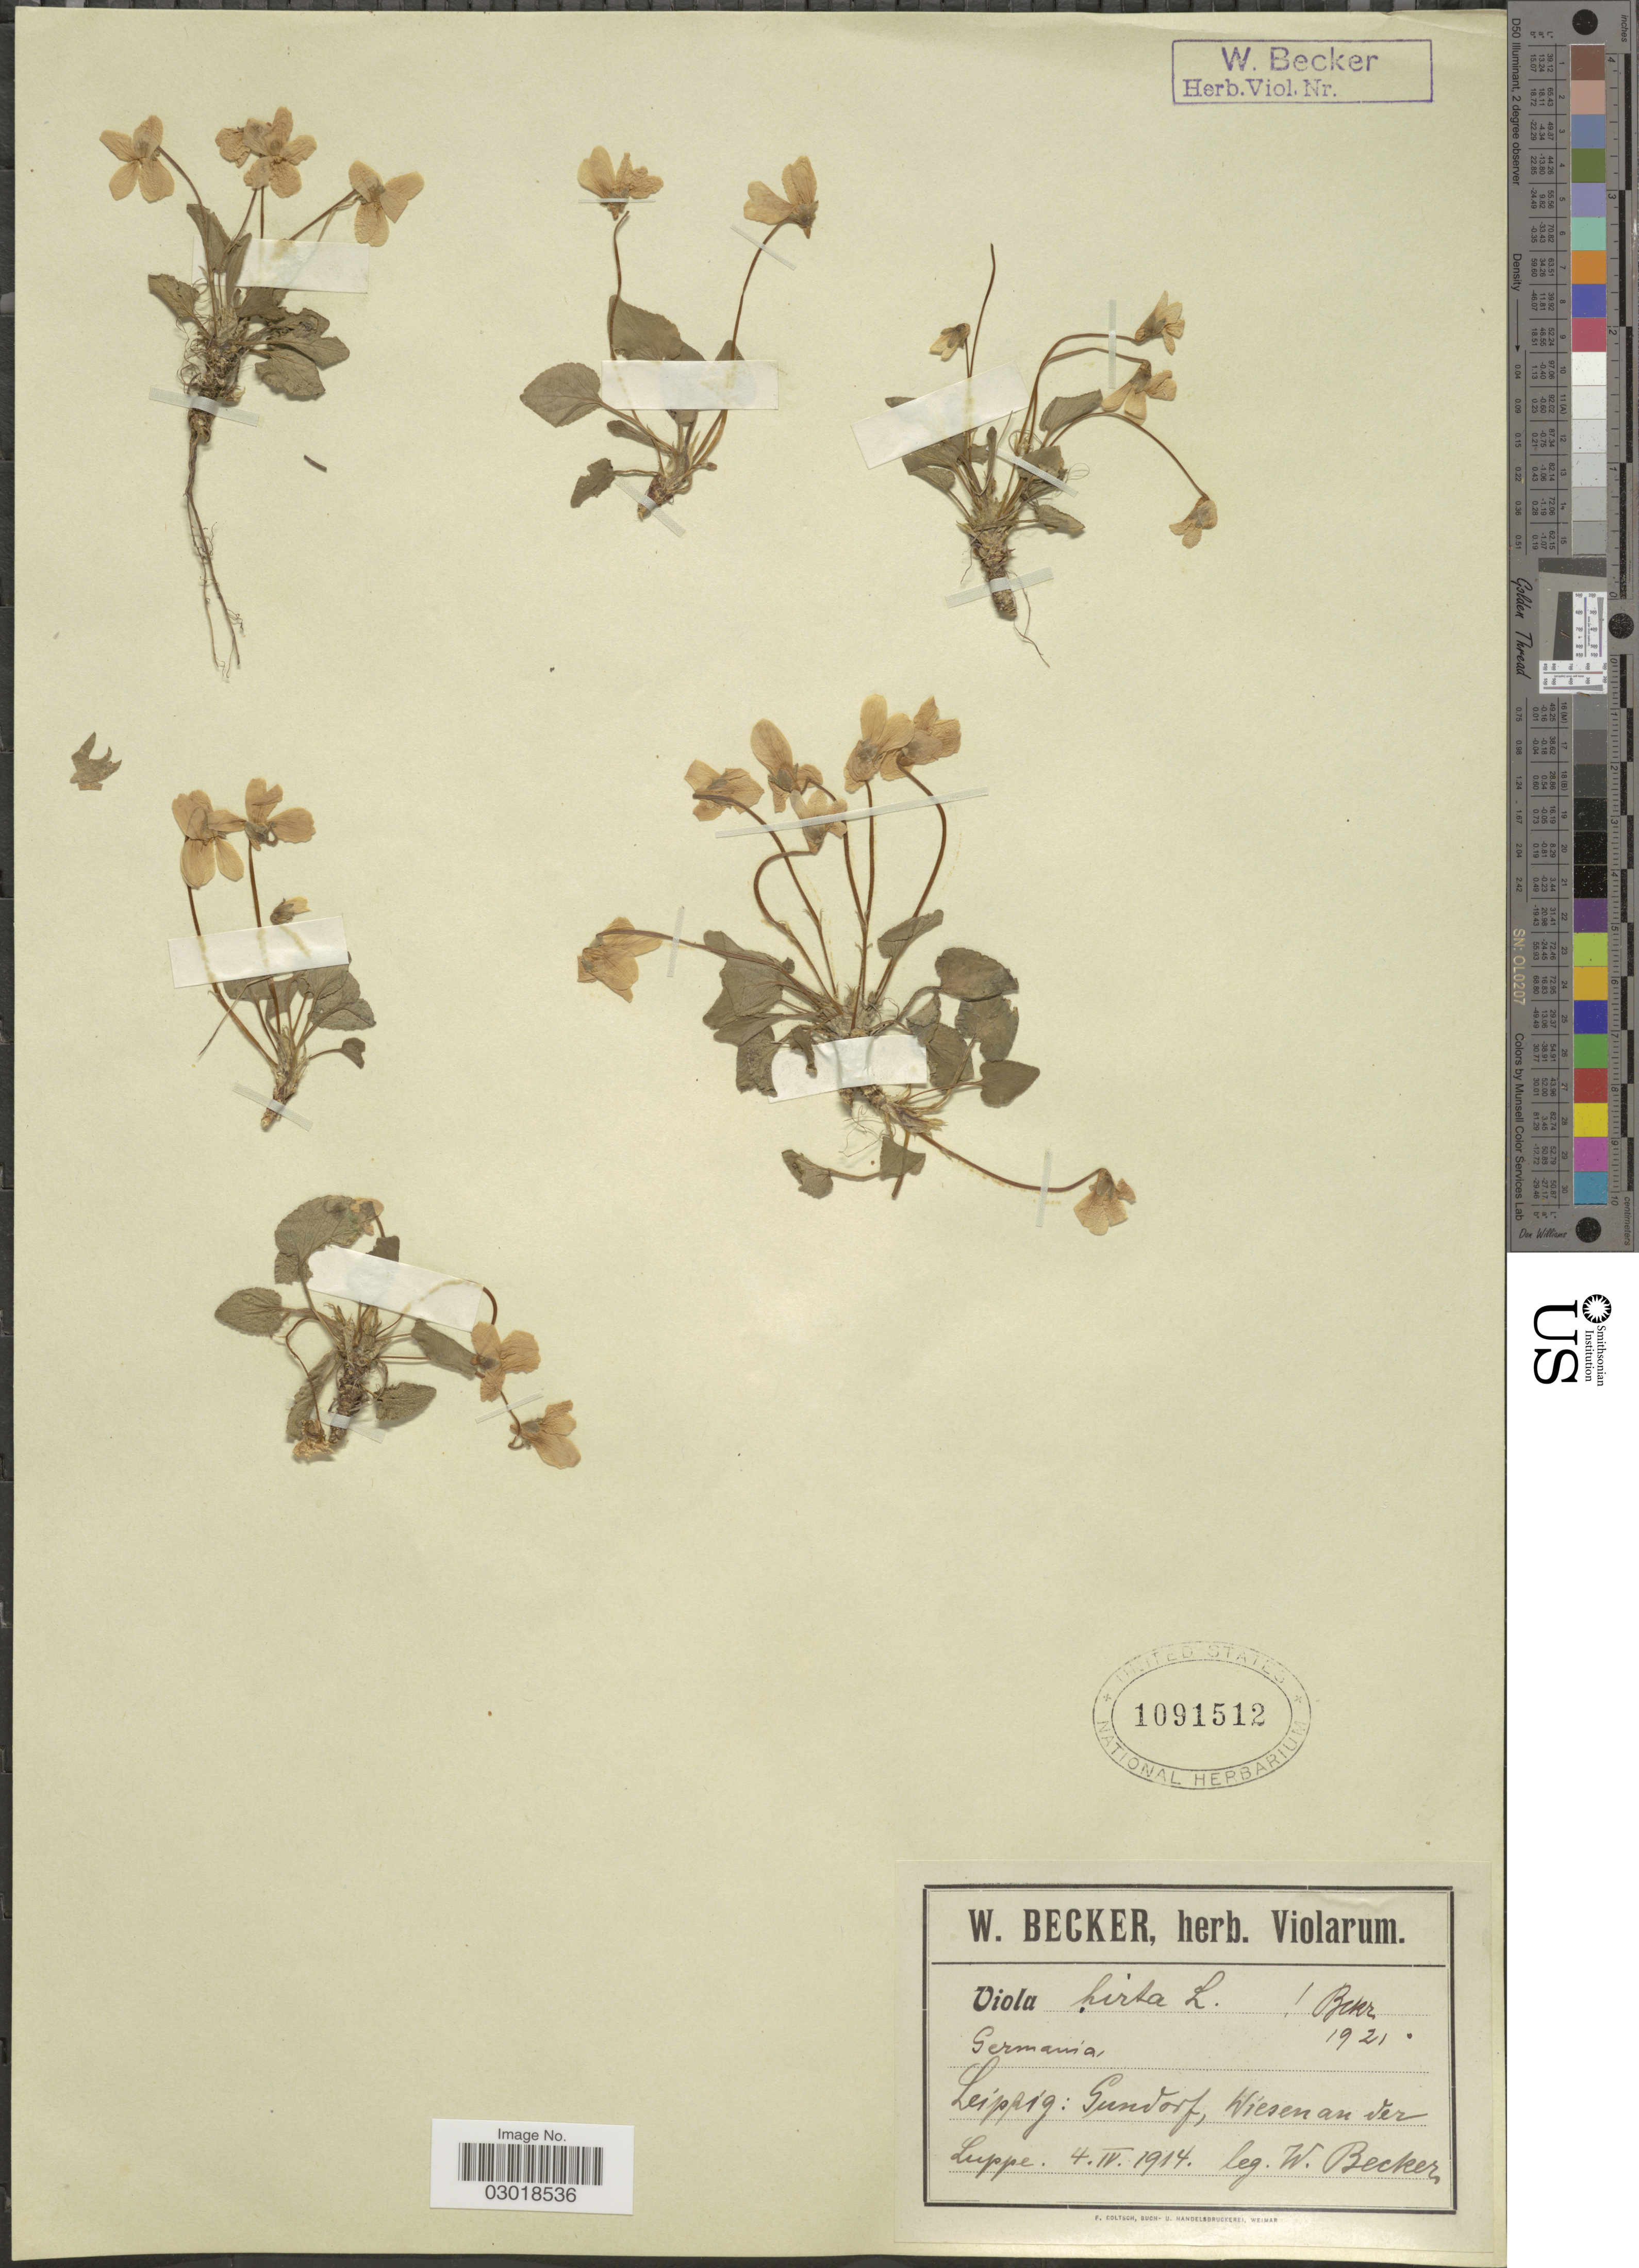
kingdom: Plantae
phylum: Tracheophyta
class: Magnoliopsida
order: Malpighiales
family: Violaceae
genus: Viola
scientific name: Viola hirta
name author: L.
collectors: W. Becker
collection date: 1914-04-04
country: Germany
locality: Leippig: Gundorf, Wisenan der Luppe.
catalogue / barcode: US 1091512